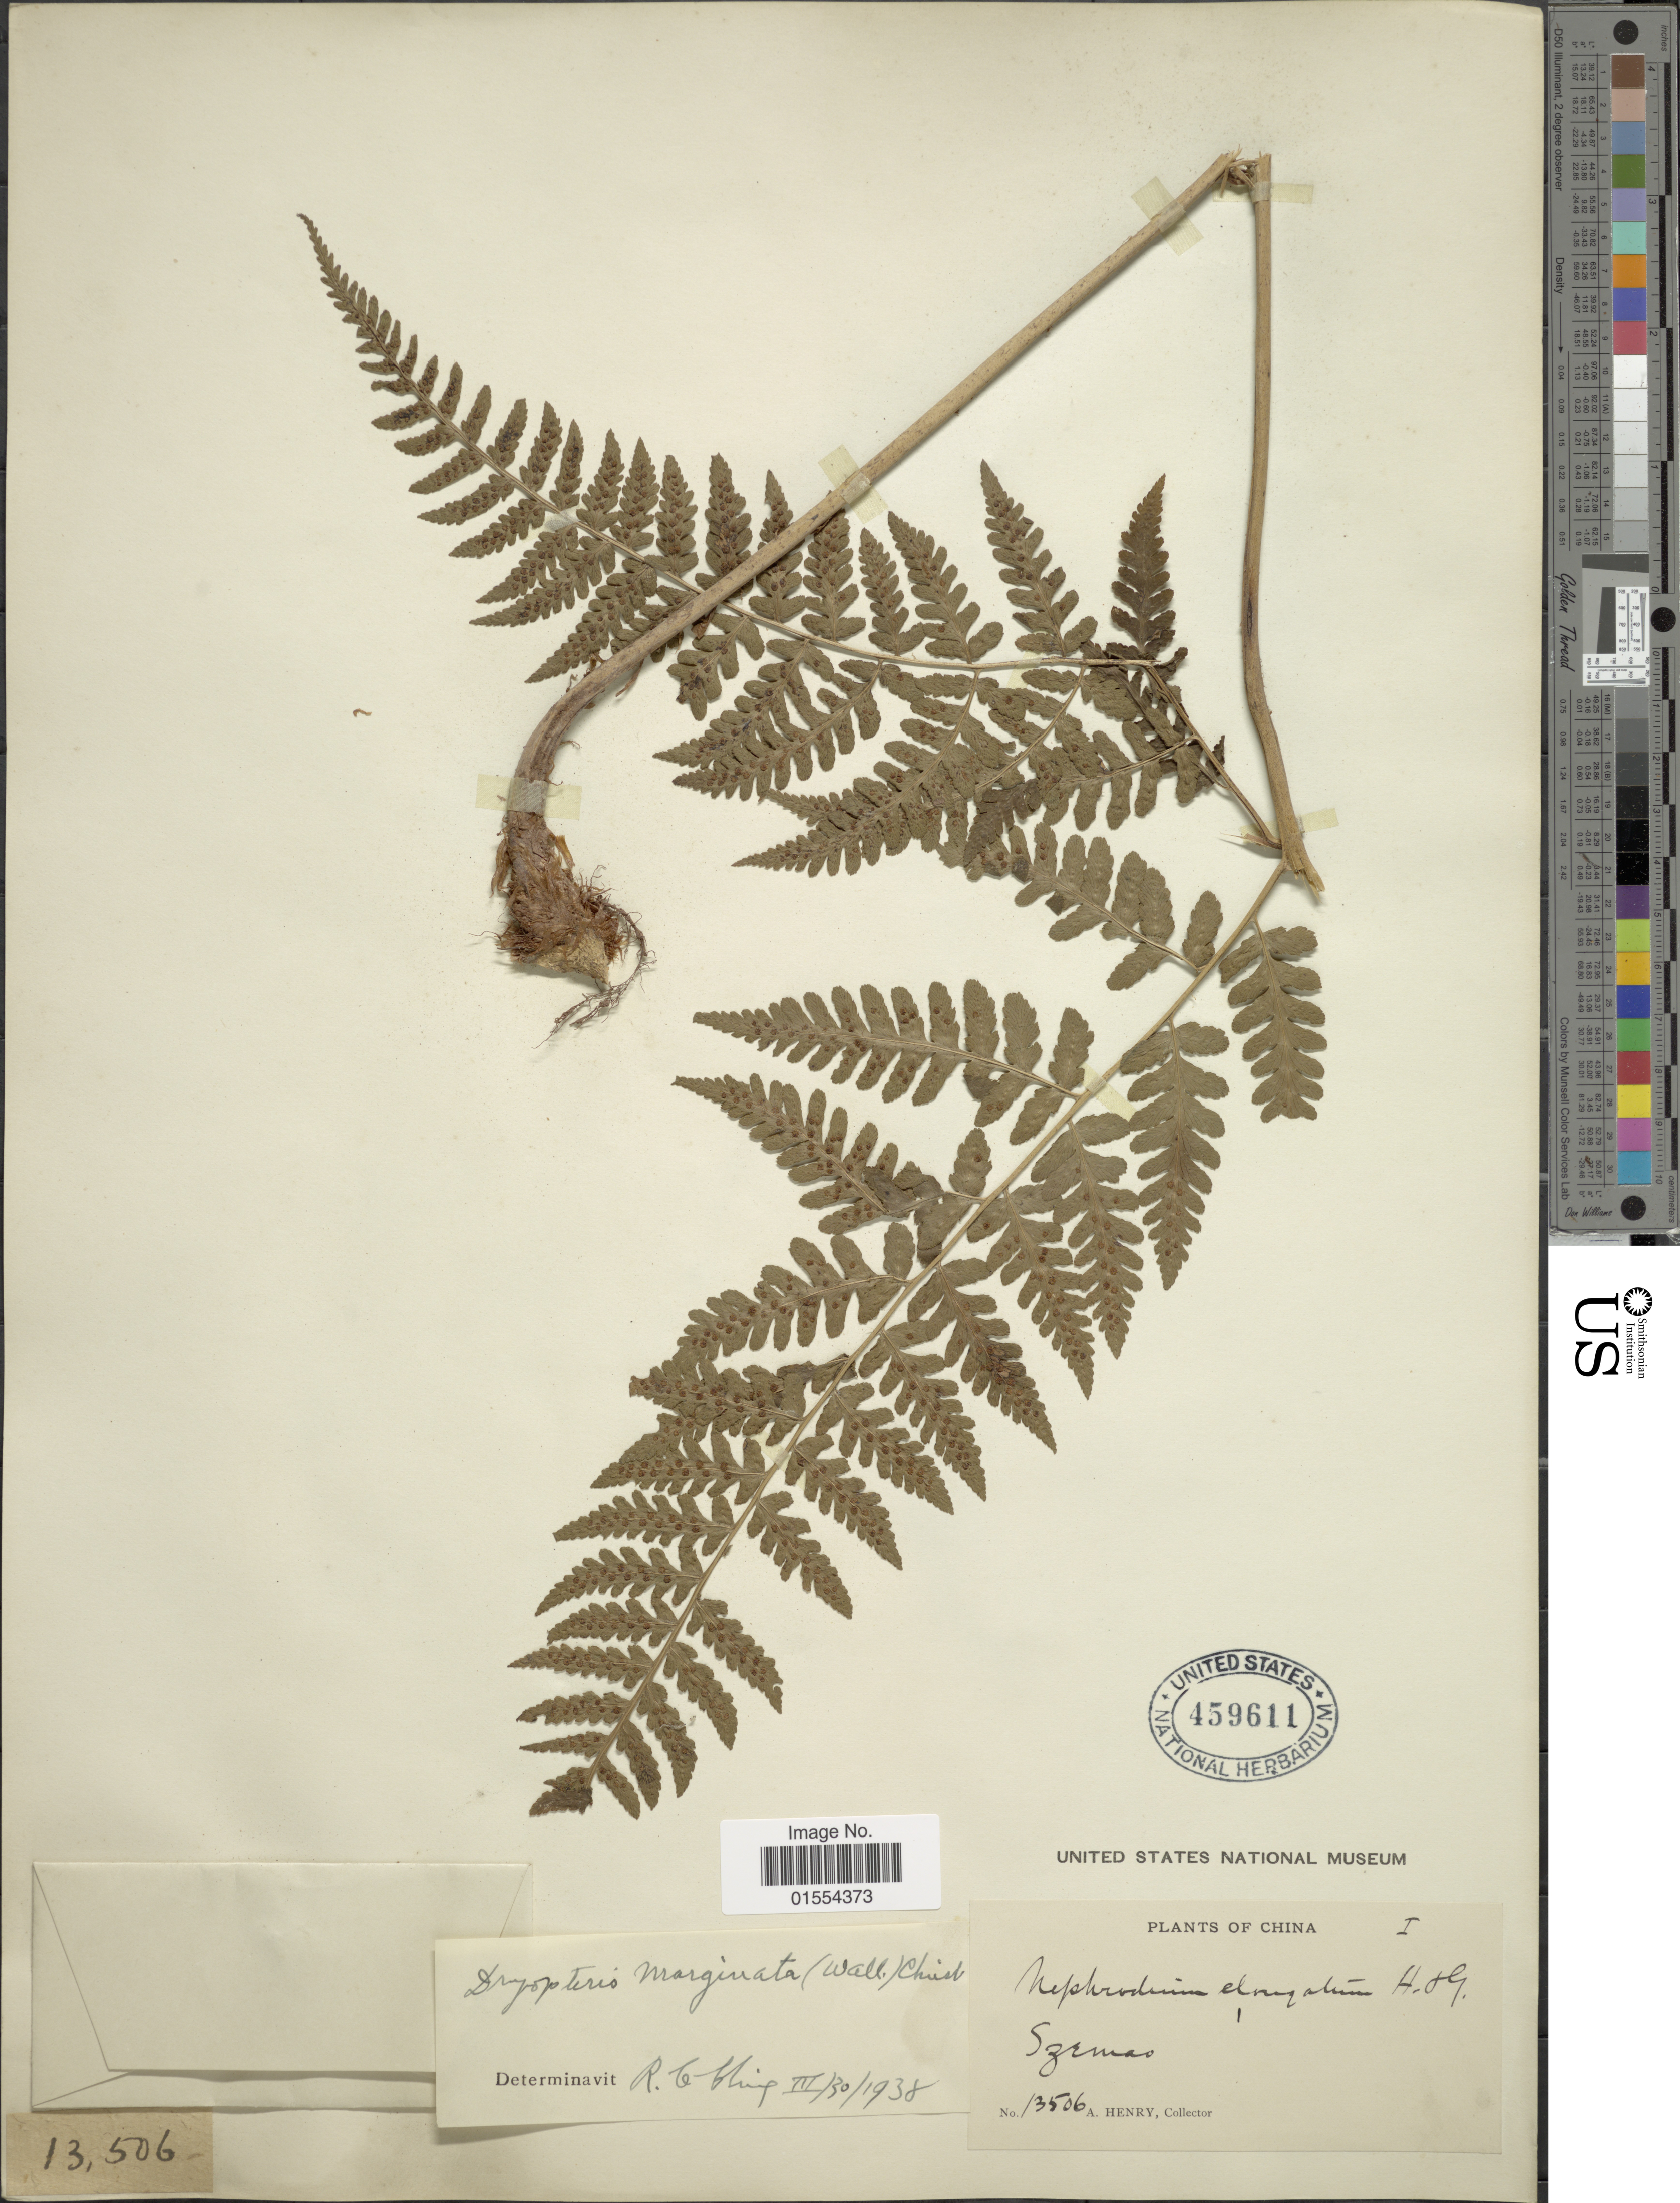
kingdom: Plantae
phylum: Tracheophyta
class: Polypodiopsida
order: Polypodiales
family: Dryopteridaceae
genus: Dryopteris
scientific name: Dryopteris marginata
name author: Christ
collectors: A. Henry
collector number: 13506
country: China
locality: China, Szemao.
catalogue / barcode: US 459611